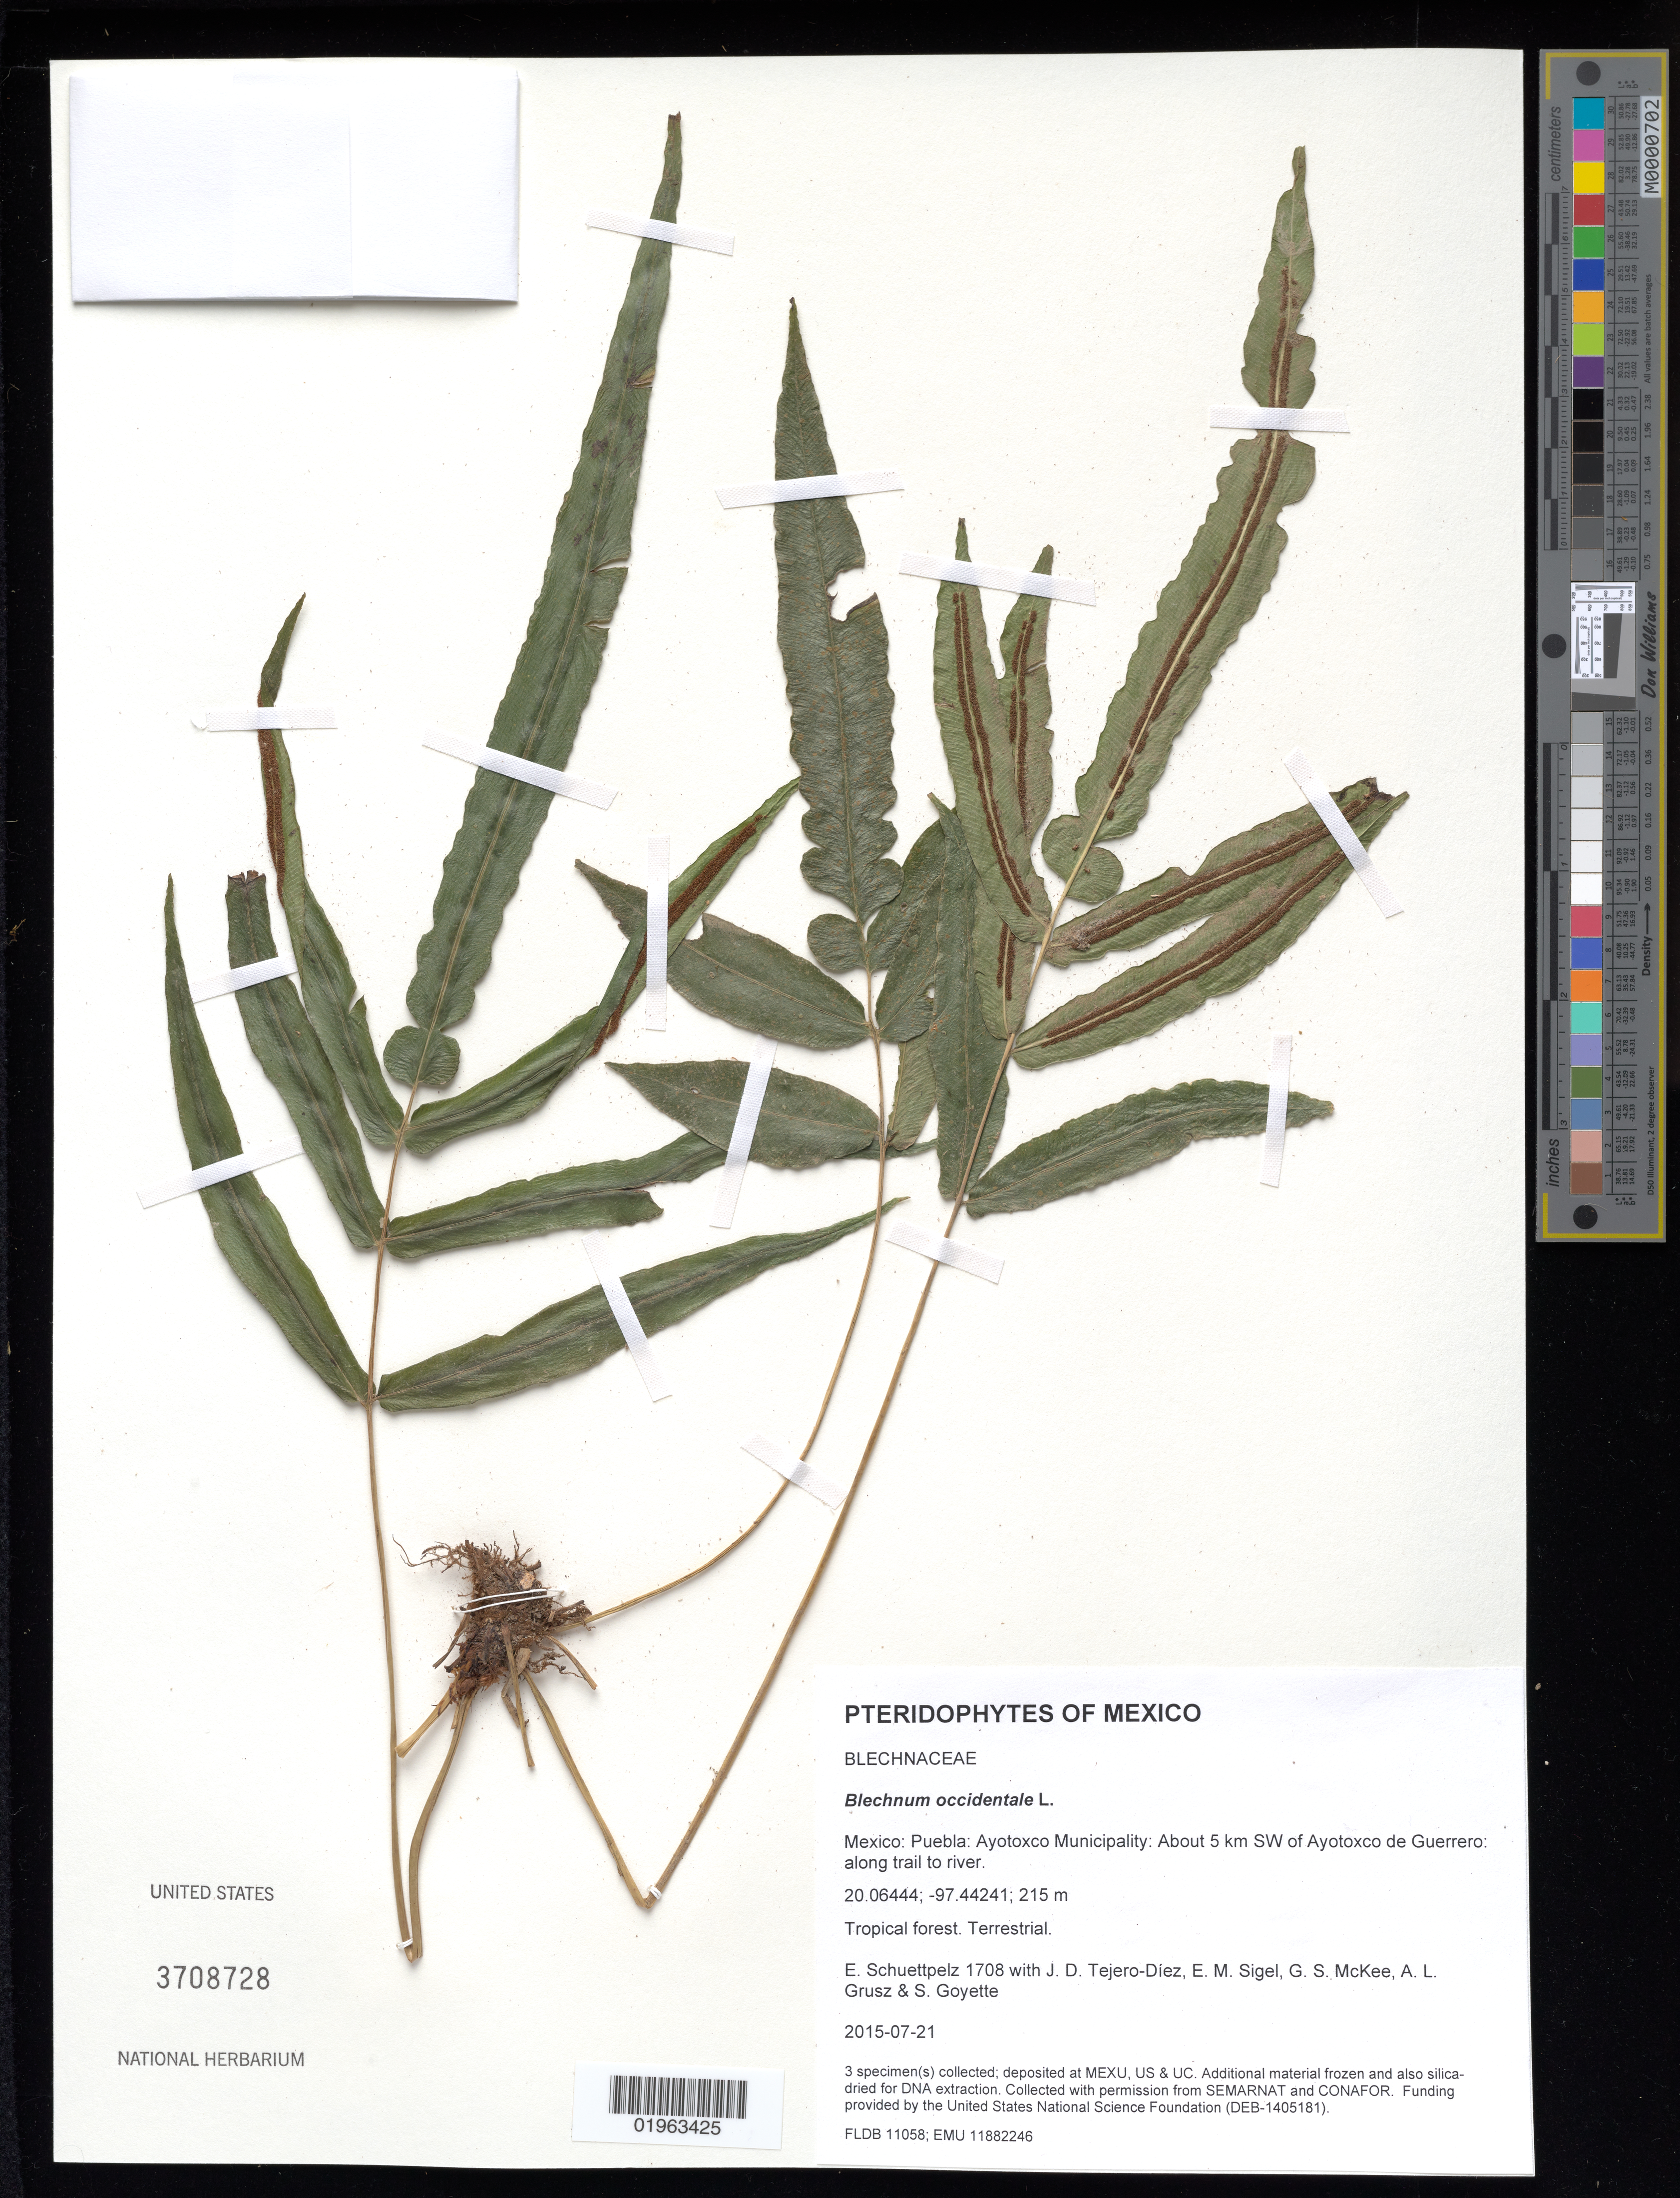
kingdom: Plantae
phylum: Tracheophyta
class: Polypodiopsida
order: Polypodiales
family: Blechnaceae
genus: Blechnum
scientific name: Blechnum occidentale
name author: L.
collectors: E. Schuettpelz, D. Tejero-Díez, E. M. Sigel, G. S. McKee & A. Grusz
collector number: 1708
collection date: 2015-07-21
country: Mexico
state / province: Puebla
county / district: Ayotoxco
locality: About 5 km SW of Ayotoxco de Guerrero: along trail to river.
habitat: Tropical forest.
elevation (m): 215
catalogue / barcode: US 3708728